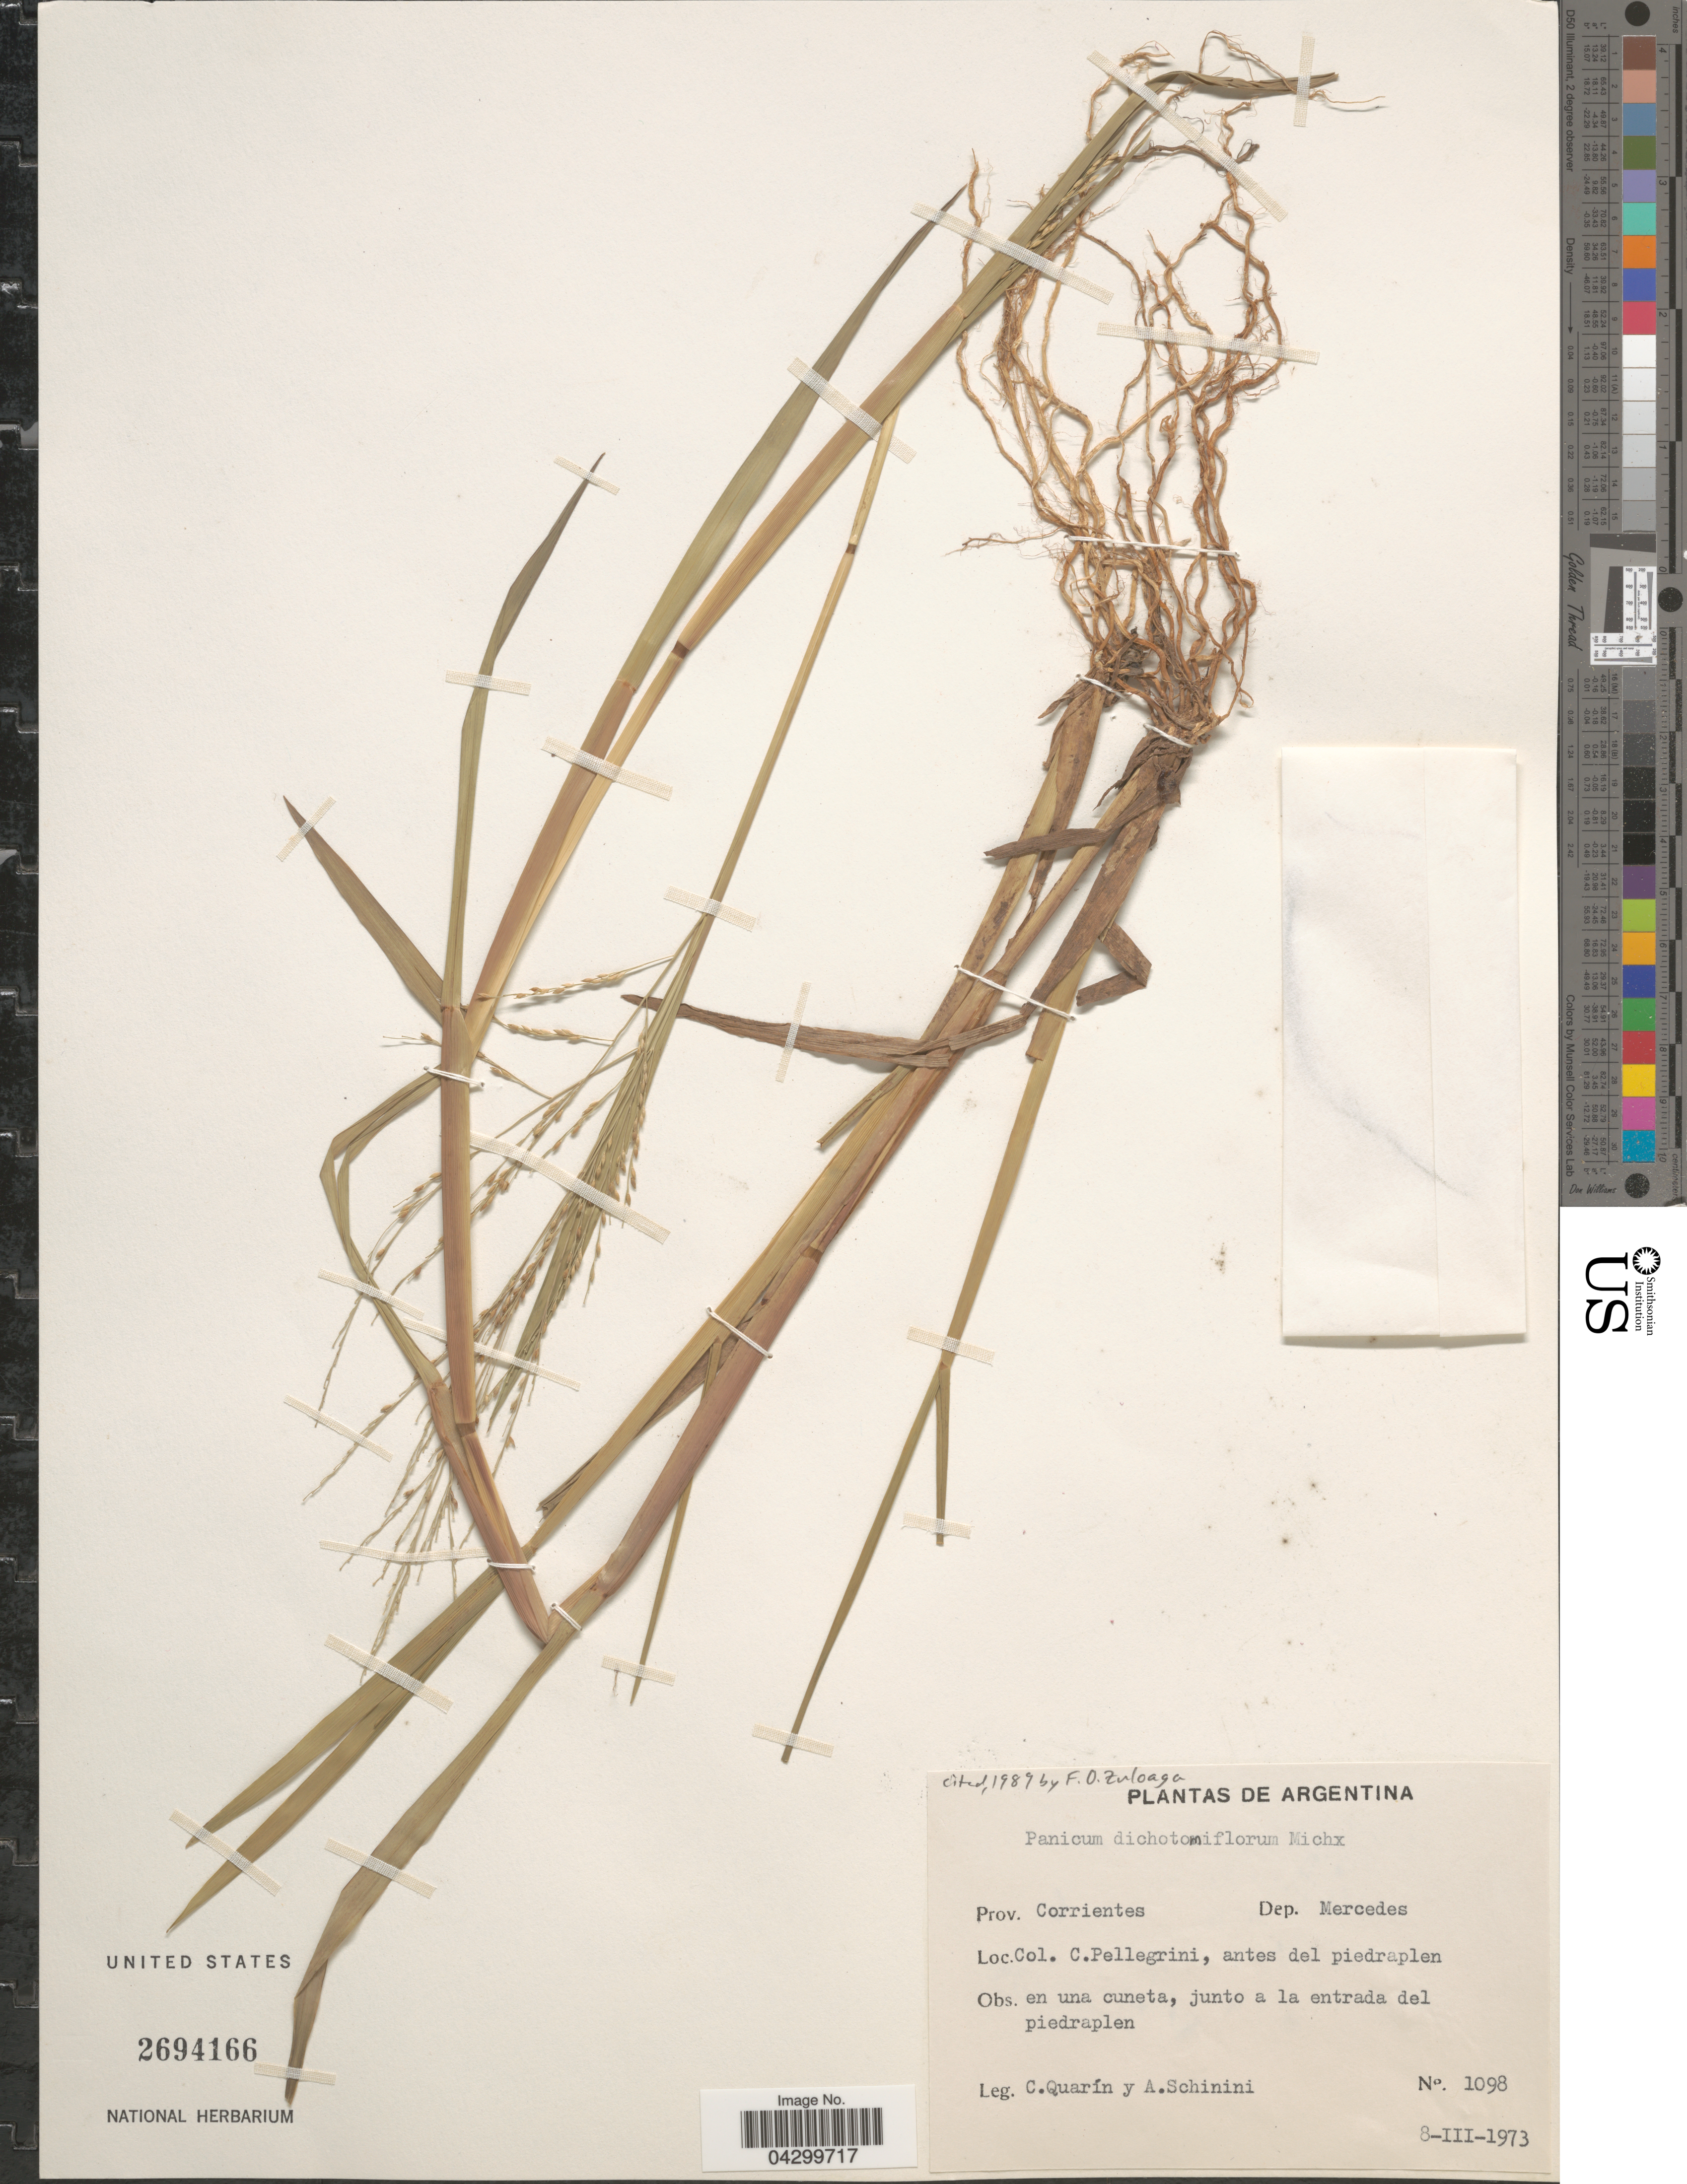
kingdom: Plantae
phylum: Tracheophyta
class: Liliopsida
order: Poales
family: Poaceae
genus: Panicum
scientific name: Panicum dichotomiflorum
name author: Michx.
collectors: C. Quarin & A. Schinini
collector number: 1098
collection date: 1973-03-08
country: Argentina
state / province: Corrientes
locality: Dep. Mercedes. Col. C. Pellegrini, antes del piedraplen en una cuneta, junto a la entrada del piedraplen.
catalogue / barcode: US 2694166